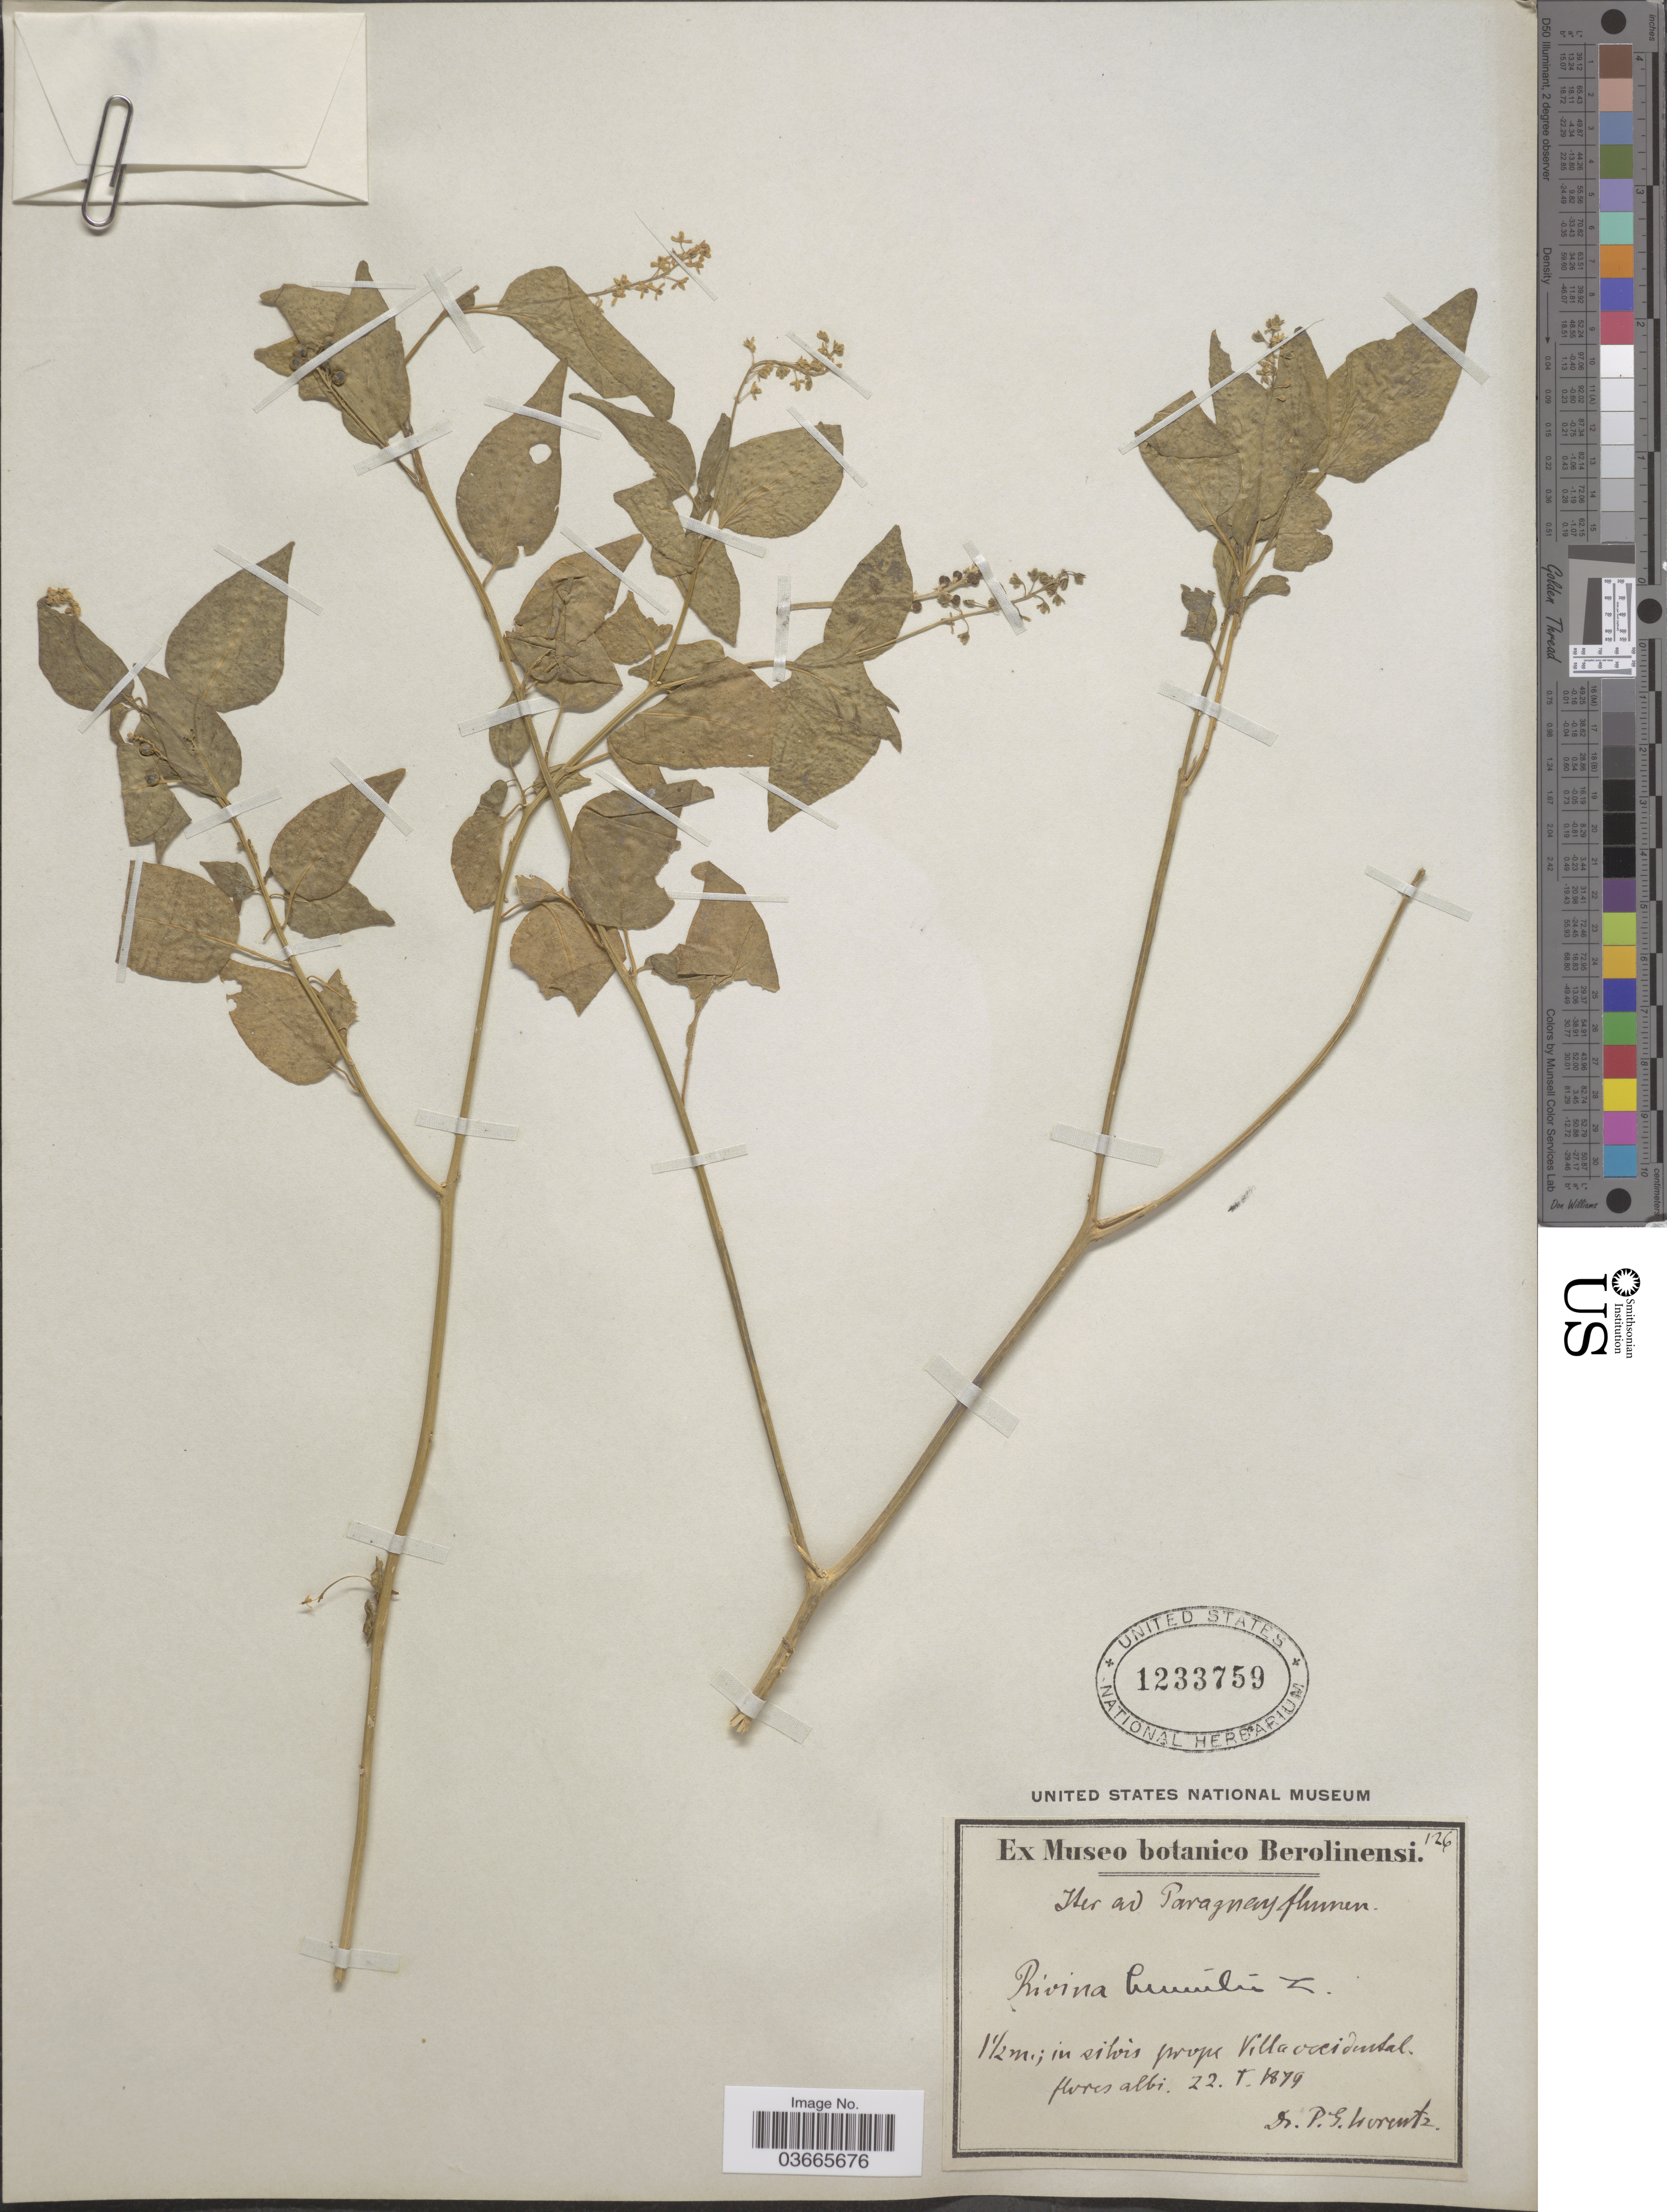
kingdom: Plantae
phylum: Tracheophyta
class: Magnoliopsida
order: Caryophyllales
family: Phytolaccaceae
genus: Rivina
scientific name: Rivina humilis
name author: L.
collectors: P. G. Lorentz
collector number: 126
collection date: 1879-01-22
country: Paraguay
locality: Ad Paraguay flumen. In silvis prope Villa occidental.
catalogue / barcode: US 1233759